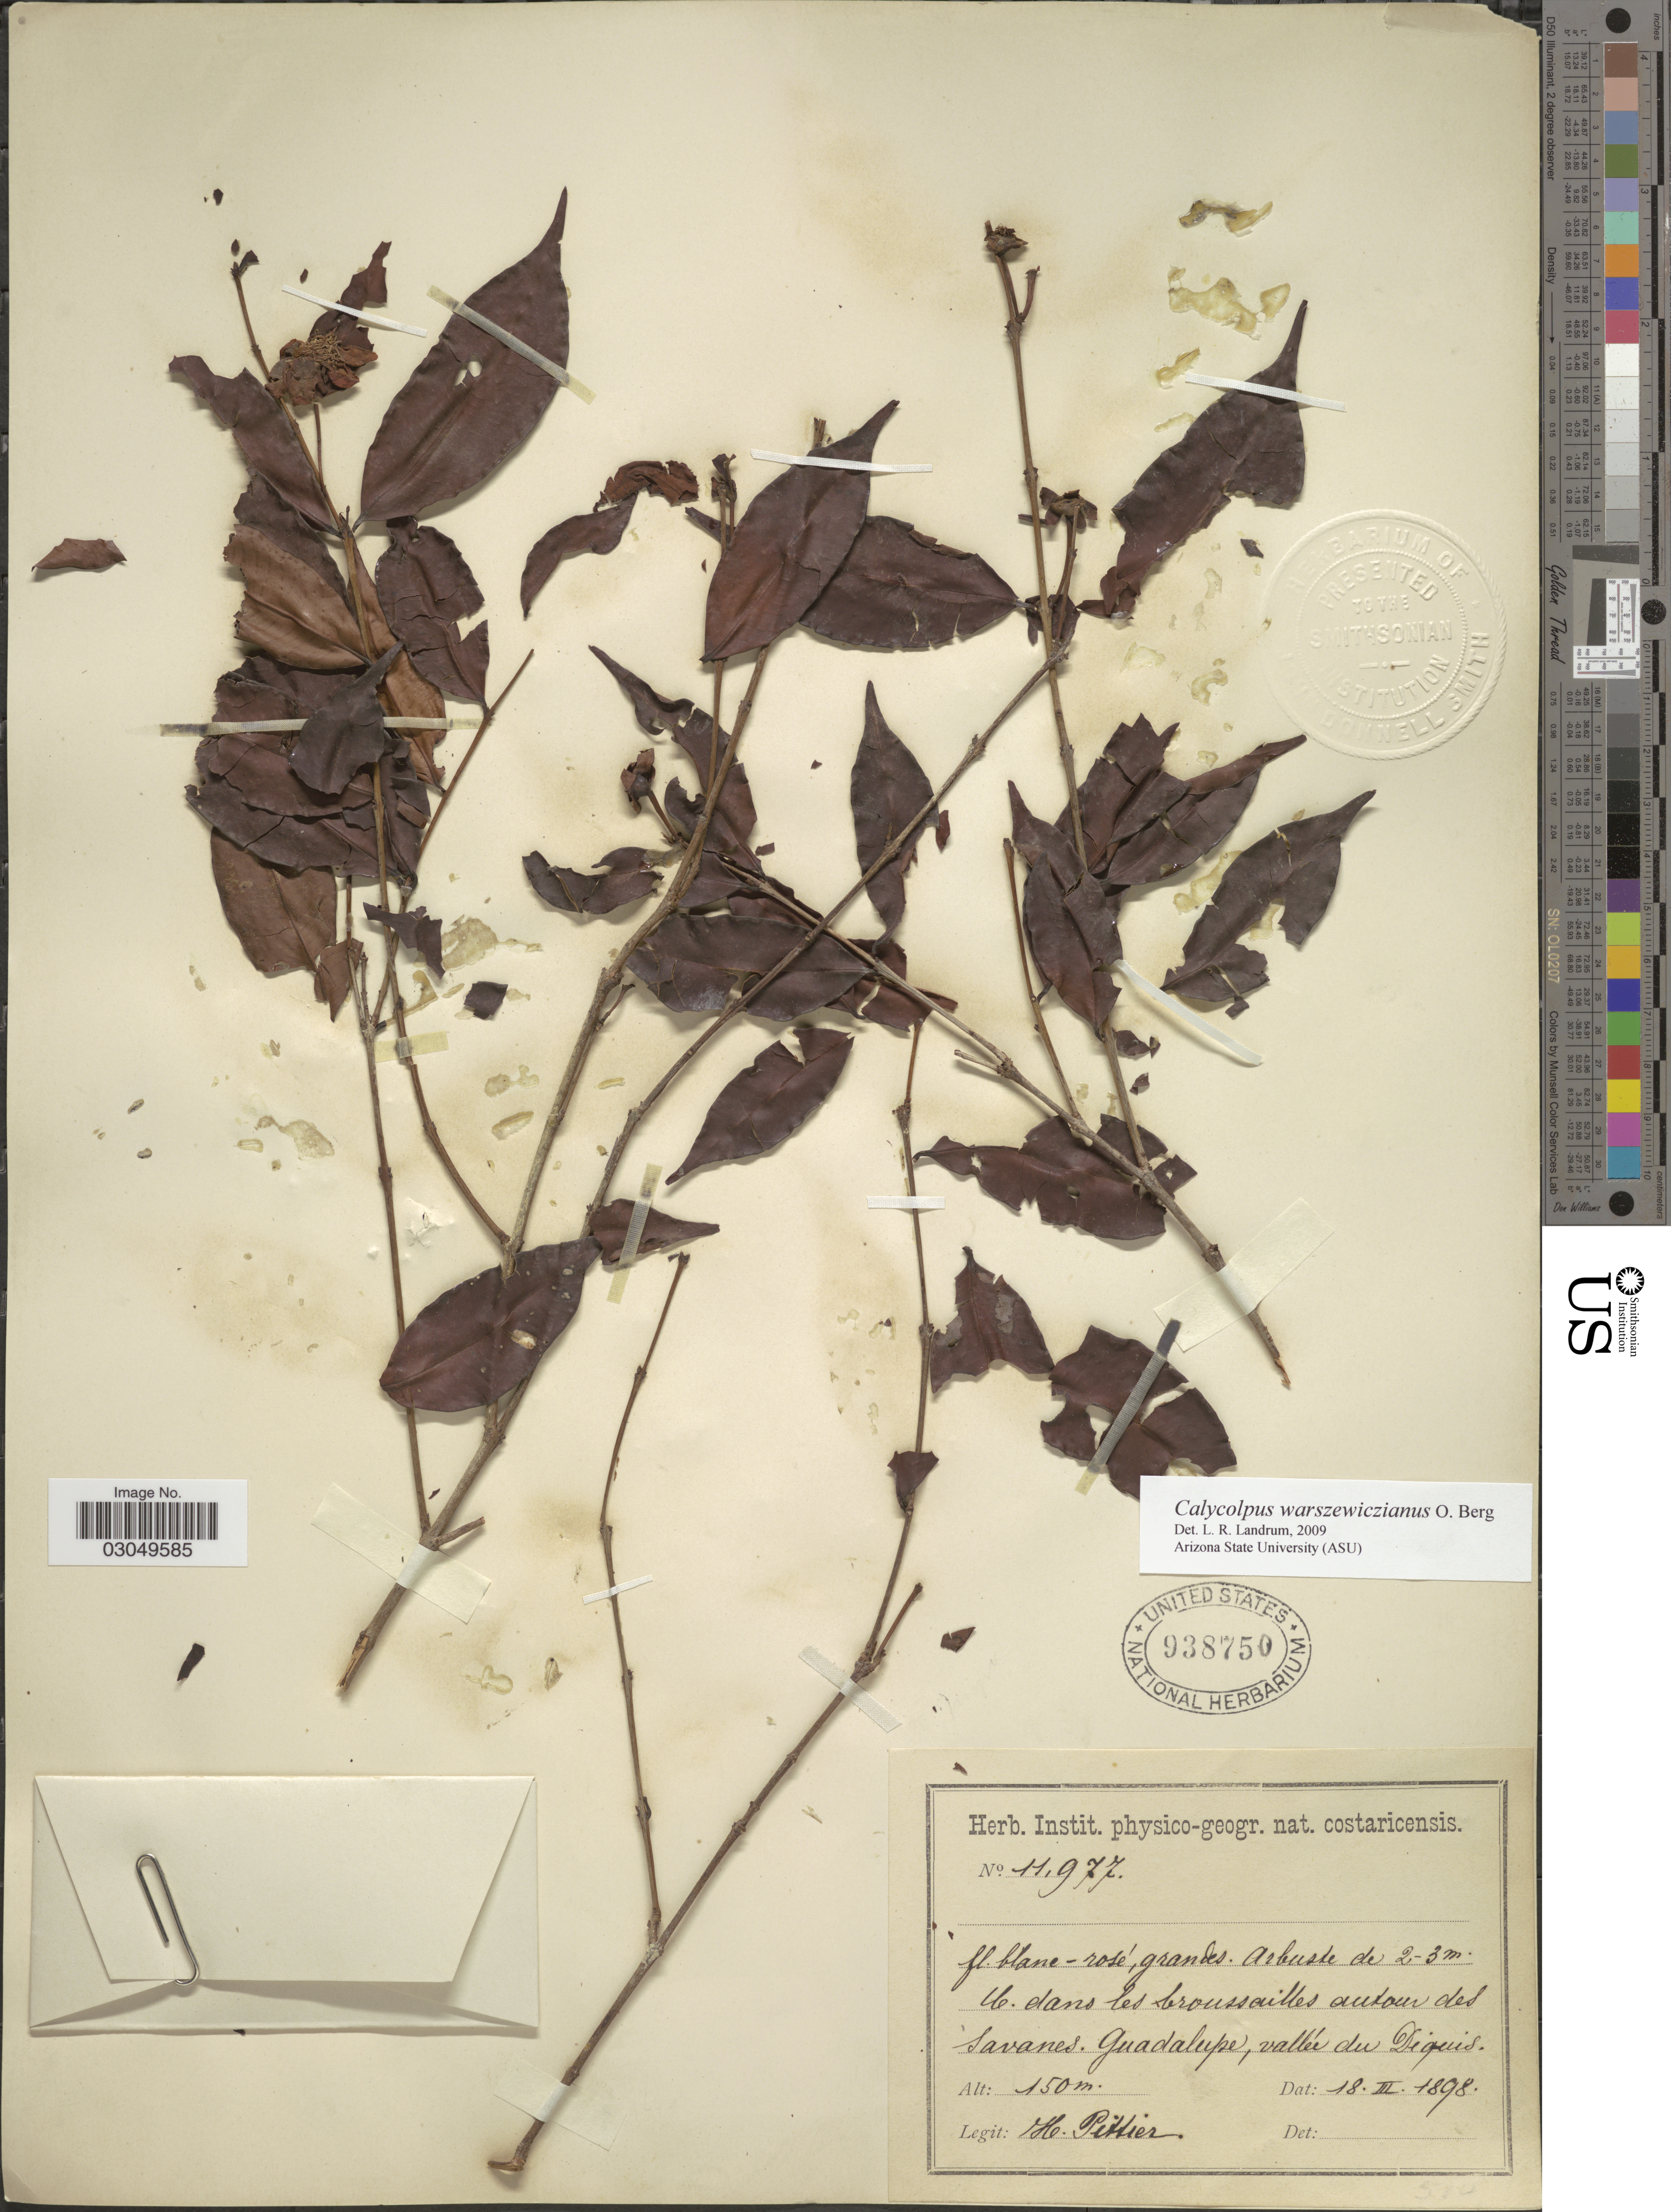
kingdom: Plantae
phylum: Tracheophyta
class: Magnoliopsida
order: Myrtales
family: Myrtaceae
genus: Calycolpus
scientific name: Calycolpus warszewiczianus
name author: O. Berg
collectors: H. F. Pittier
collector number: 11977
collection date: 1898-03-18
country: Costa Rica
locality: Guadalupe, vallée du Diquis.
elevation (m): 150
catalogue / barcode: US 938750